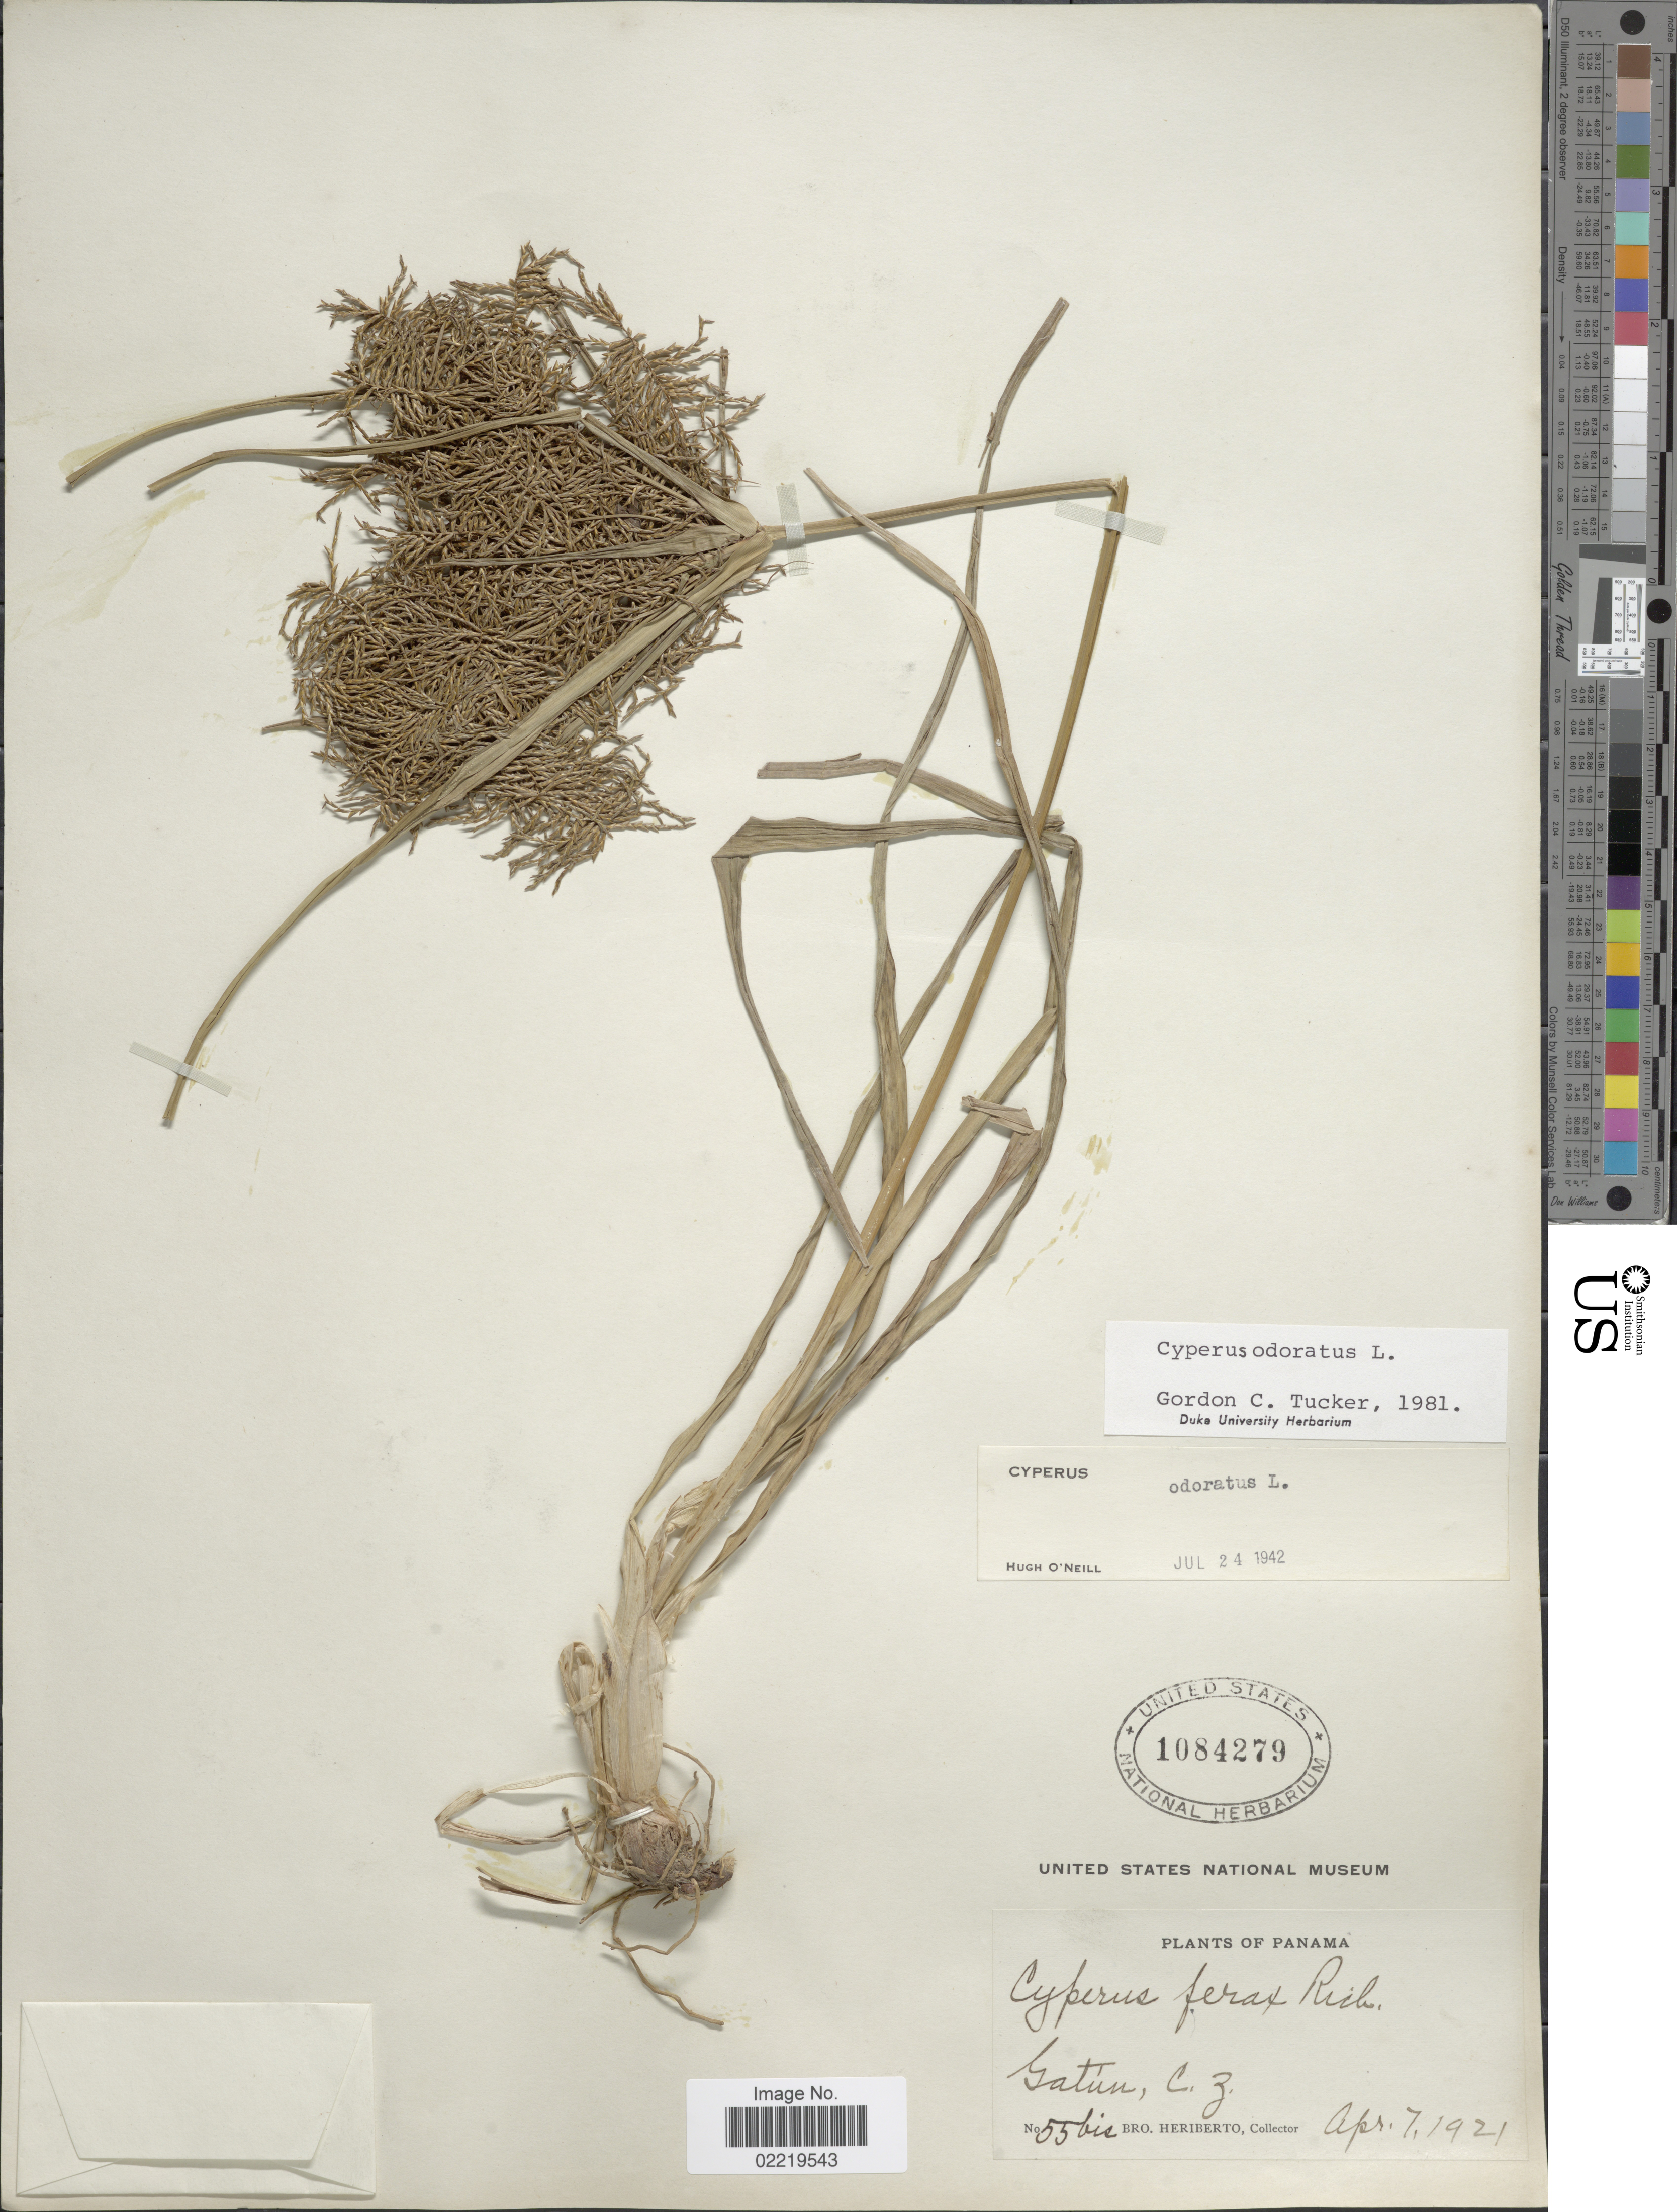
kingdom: Plantae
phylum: Tracheophyta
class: Liliopsida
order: Poales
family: Cyperaceae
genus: Cyperus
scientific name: Cyperus odoratus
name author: L.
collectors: B. Heriberto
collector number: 55bis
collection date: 1921-04-07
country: Panama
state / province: Colón / Panamá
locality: Gatun, C.Z.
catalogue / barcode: US 1084279